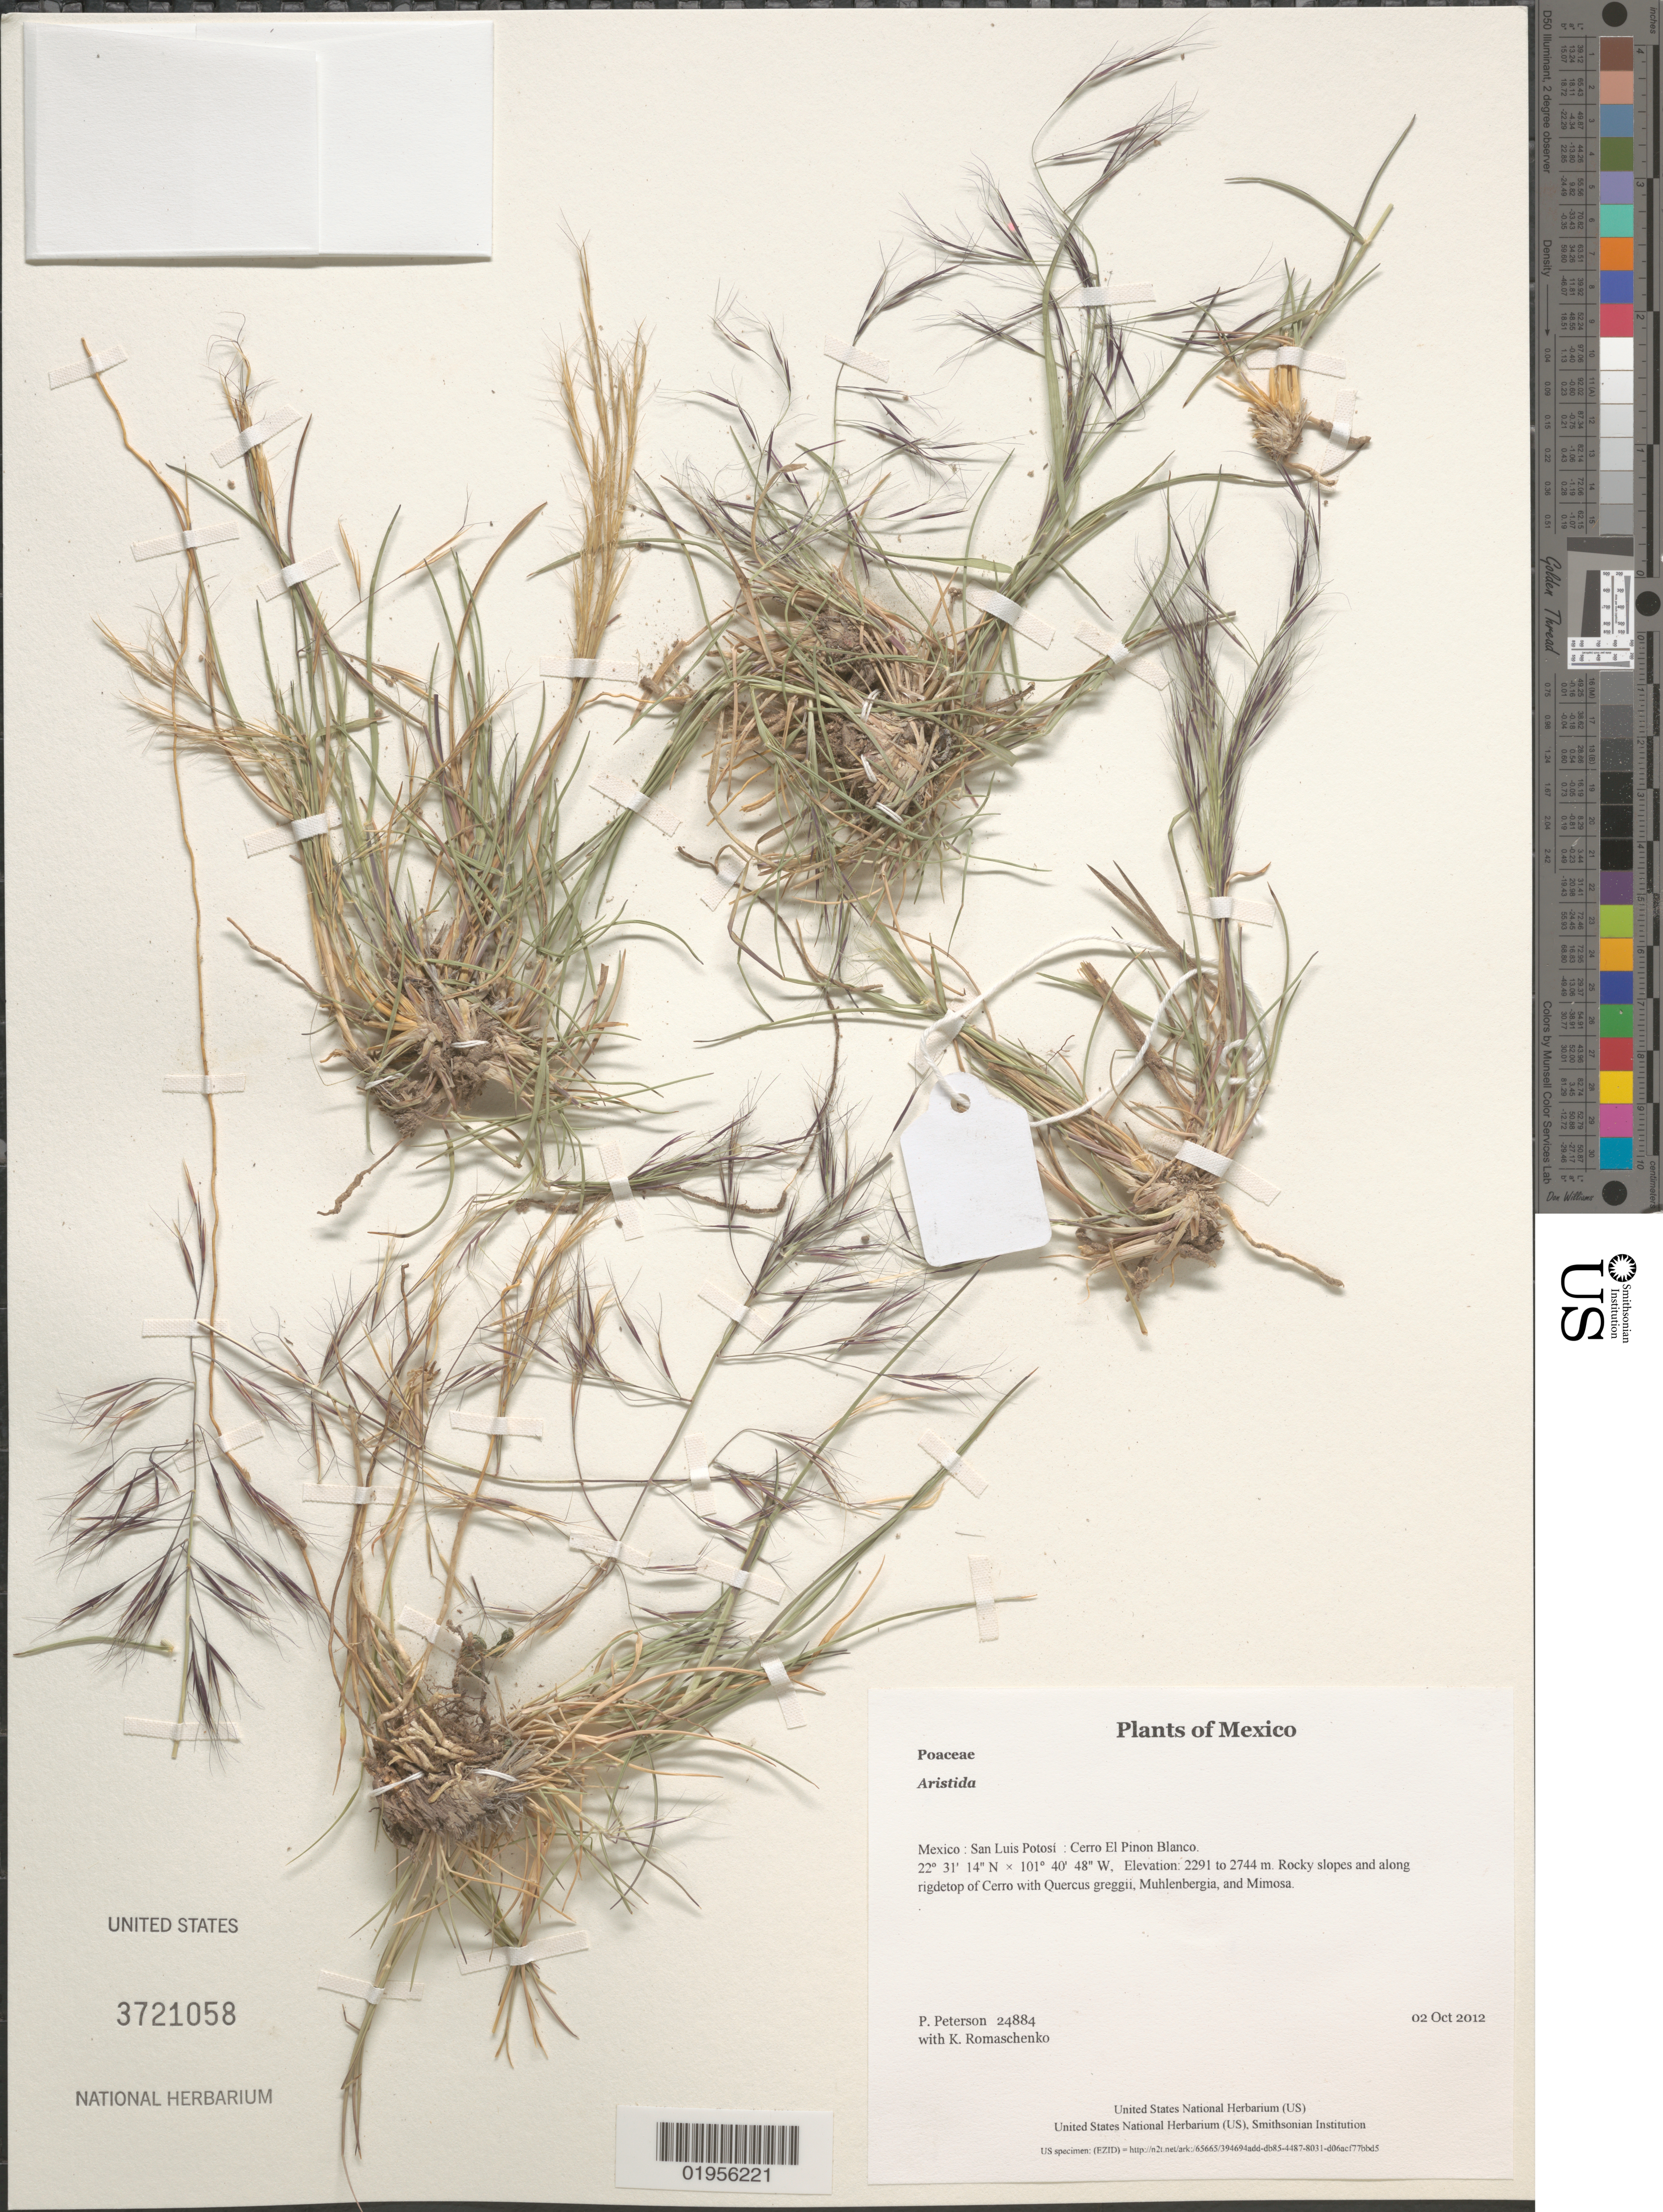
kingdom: Plantae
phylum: Tracheophyta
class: Liliopsida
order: Poales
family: Poaceae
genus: Aristida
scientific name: Aristida sp.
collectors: P. M. Peterson & K. Romaschenko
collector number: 24884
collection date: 2012-10-02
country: Mexico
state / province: San Luis Potosí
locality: Cerro El Pinon Blanco.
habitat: Rocky slopes and along rigdetop of Cerro with Quercus greggii, Muhlenbergia, and Mimosa.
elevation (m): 2291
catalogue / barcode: US 3721058